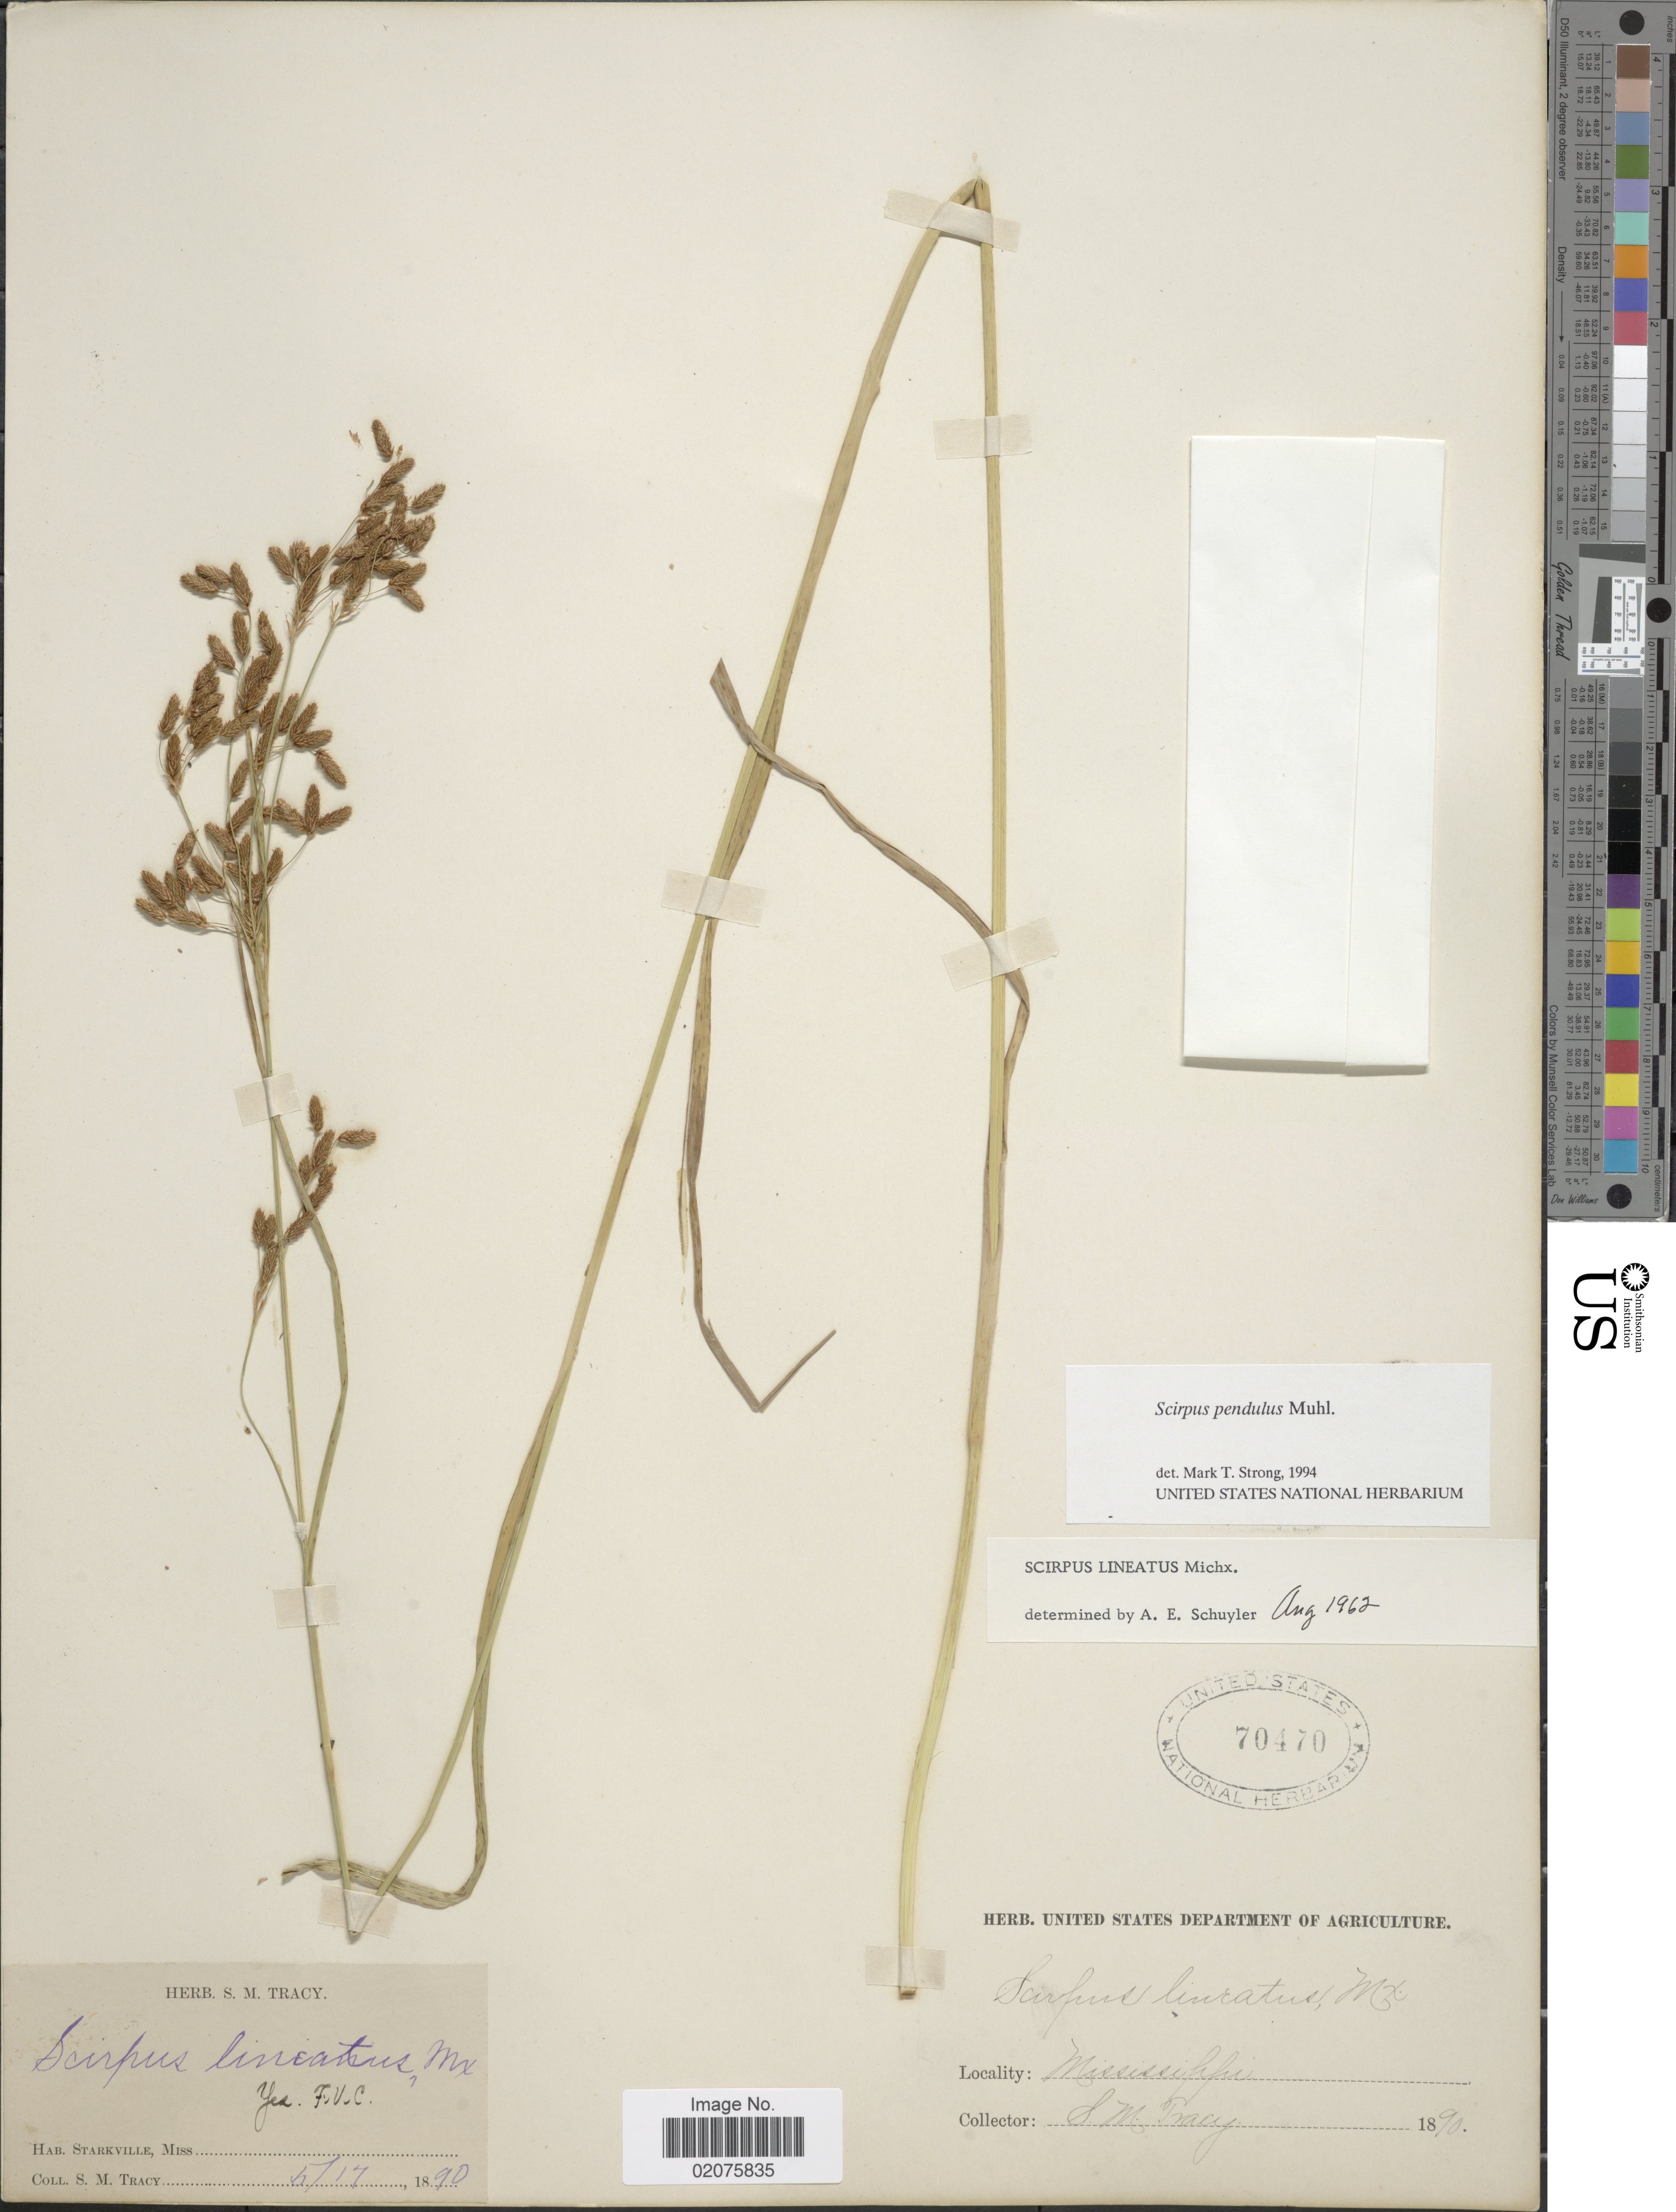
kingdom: Plantae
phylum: Tracheophyta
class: Liliopsida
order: Poales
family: Cyperaceae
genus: Scirpus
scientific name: Scirpus pendulus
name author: Muhl.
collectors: S. M. Tracy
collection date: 1890-05-17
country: United States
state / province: Mississippi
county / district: Oktibbeha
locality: Starkville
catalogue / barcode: US 70470